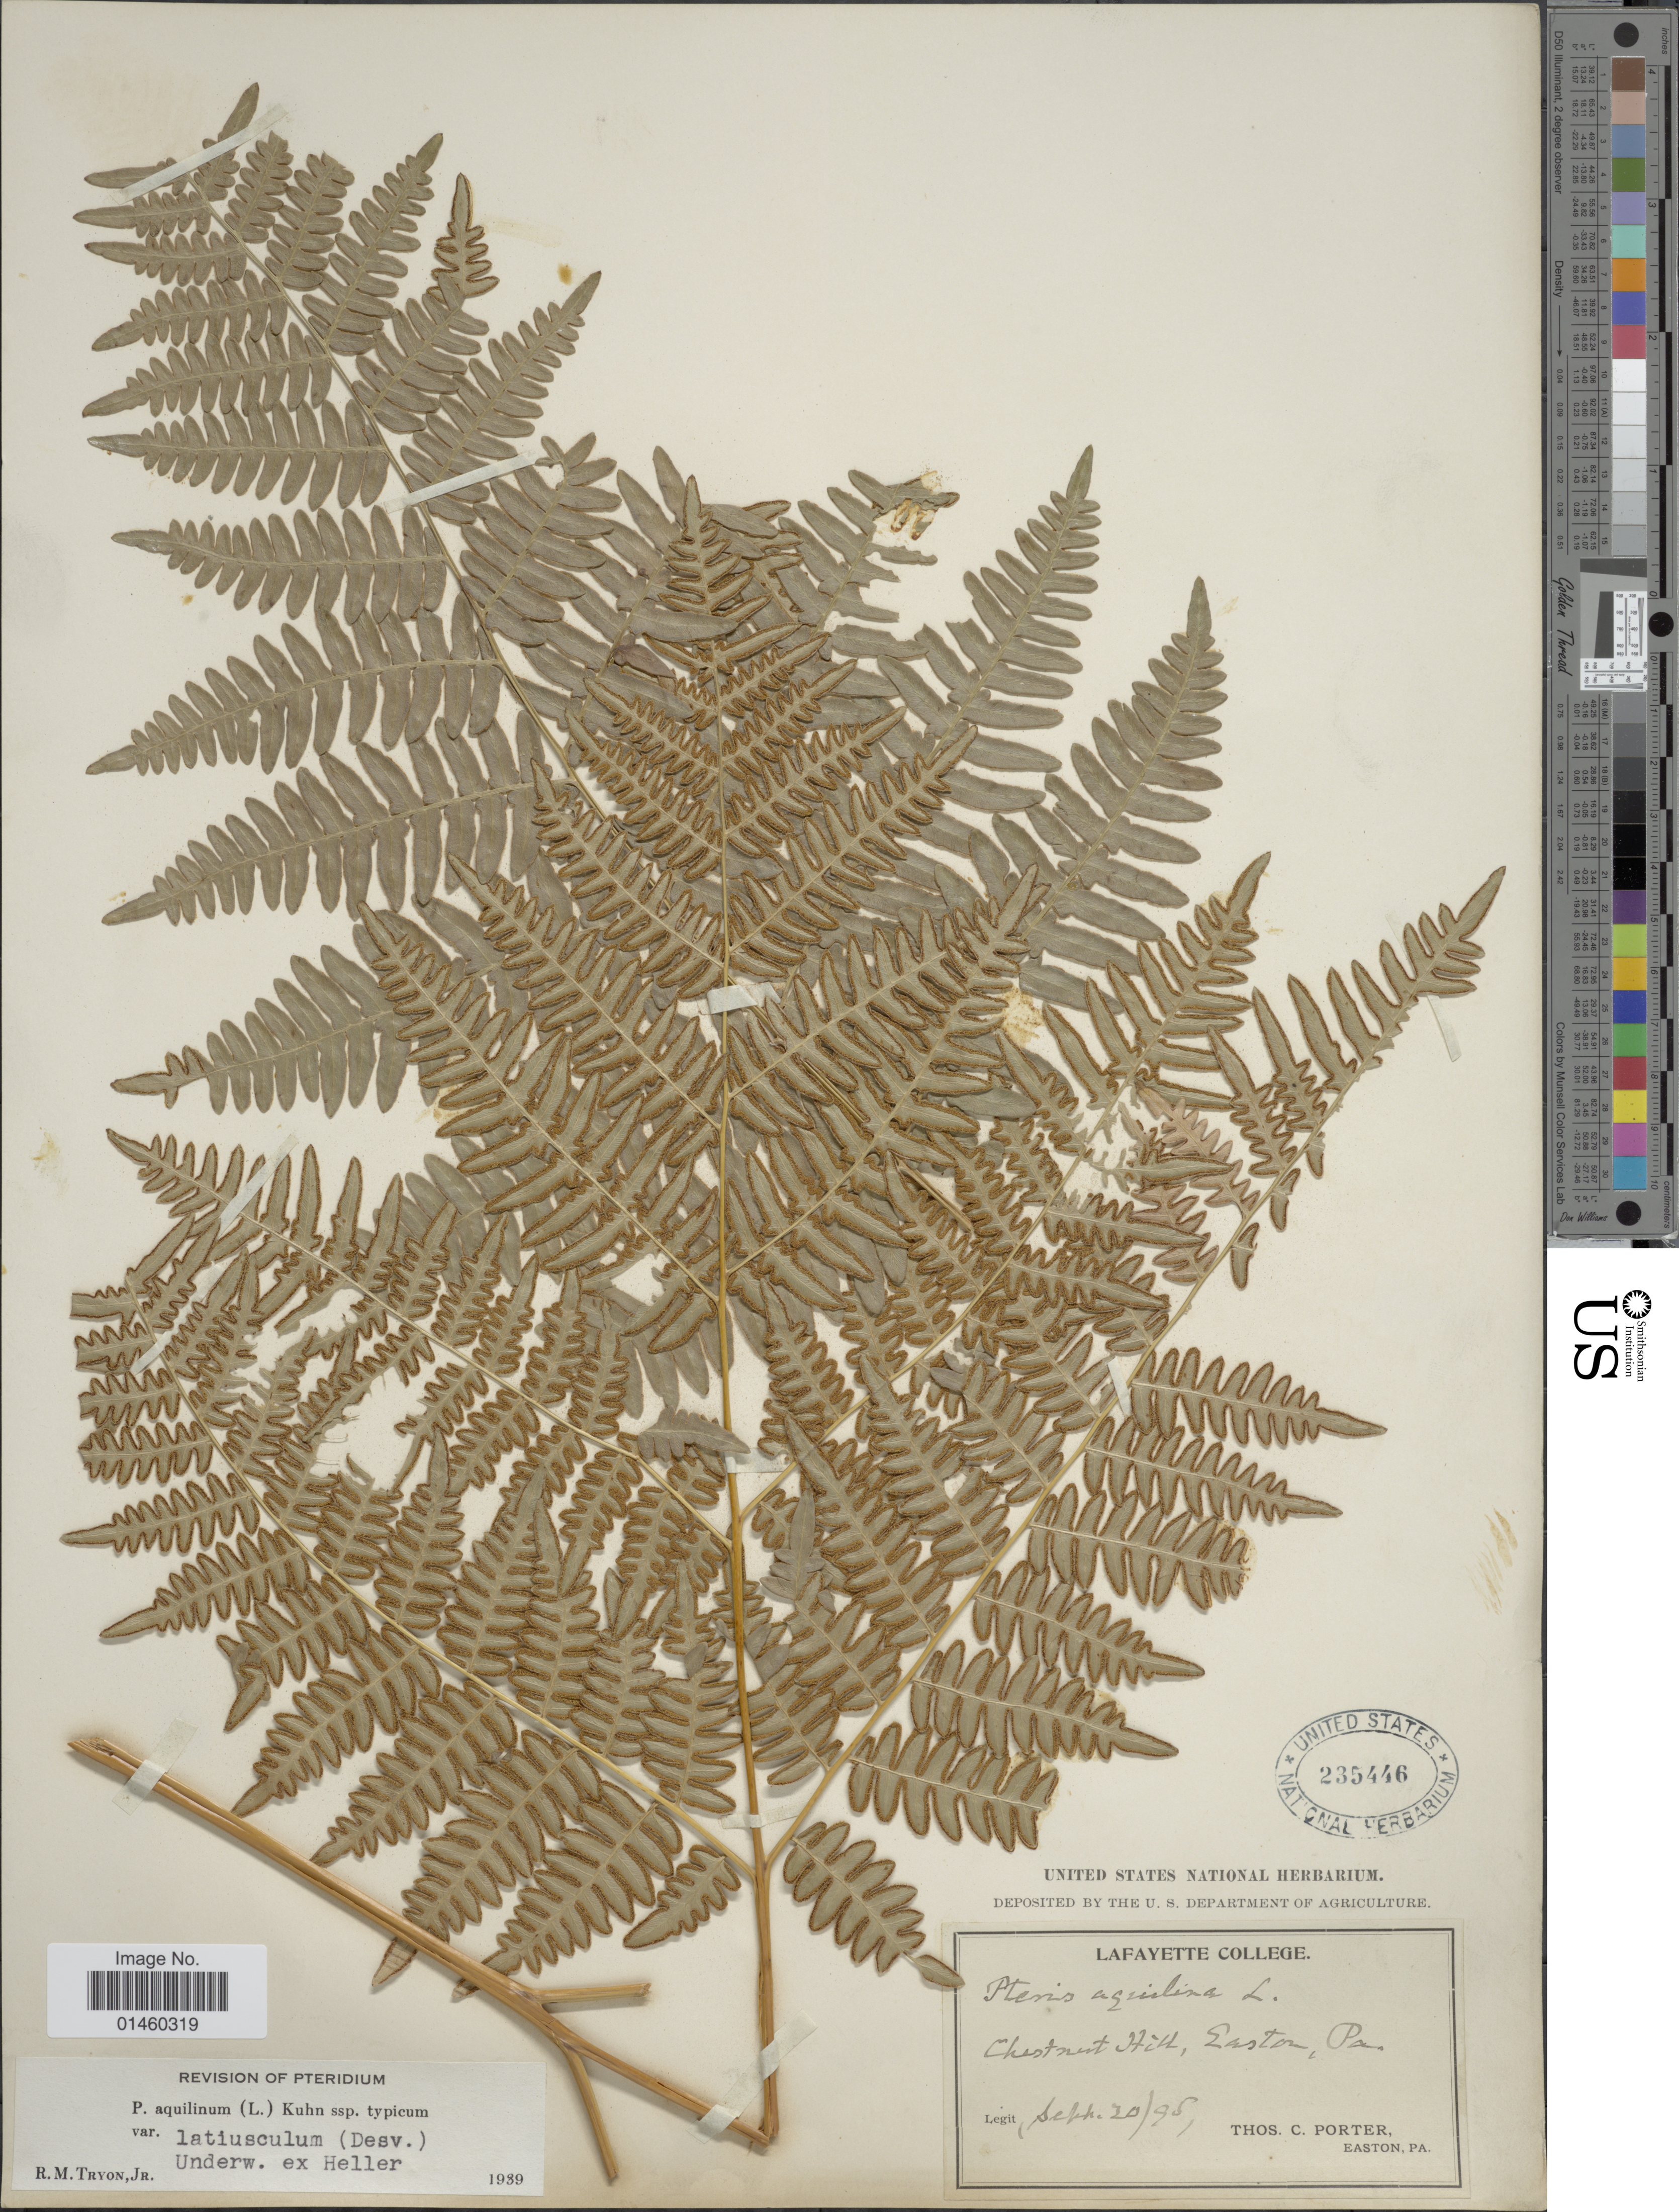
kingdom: Plantae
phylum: Tracheophyta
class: Polypodiopsida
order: Polypodiales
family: Dennstaedtiaceae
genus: Pteridium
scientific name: Pteridium aquilinum var. latiusculum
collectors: T. C. Porter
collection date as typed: Transcribed d/m/y: 20/9/95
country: United States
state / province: Pennsylvania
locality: Chestnut Hill, Easton, Pa.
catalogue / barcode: US 235446